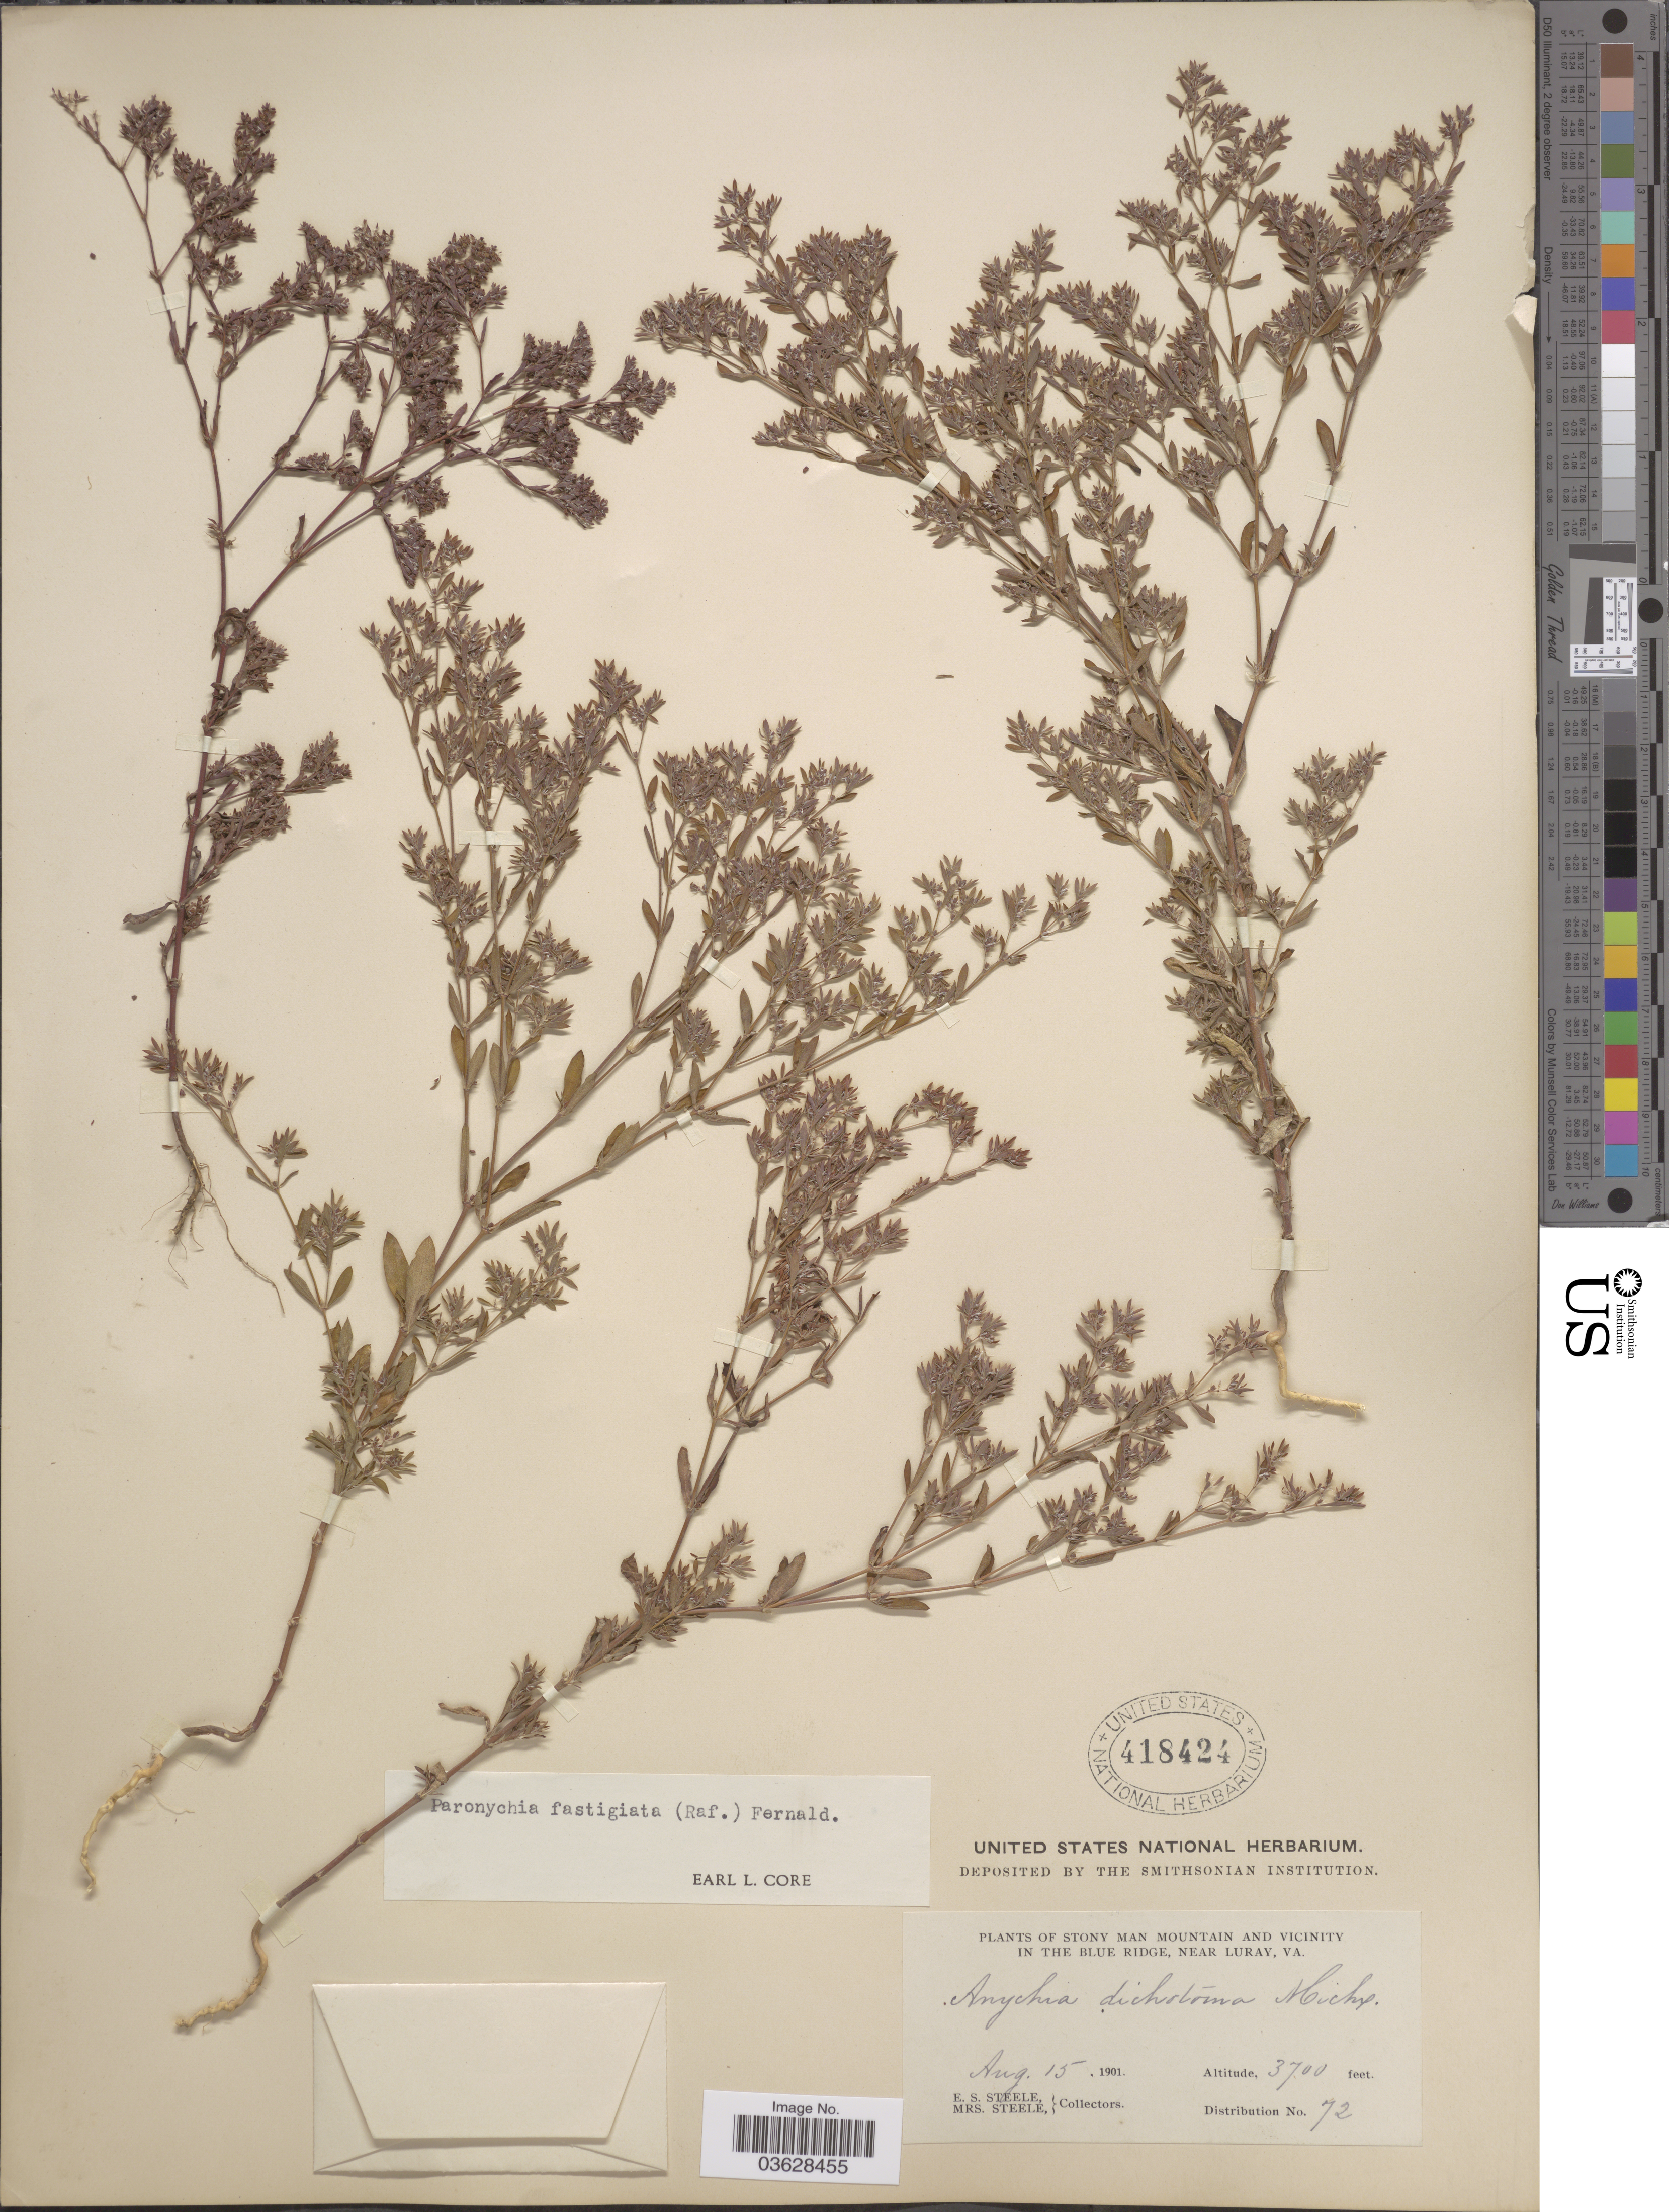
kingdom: Plantae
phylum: Tracheophyta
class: Magnoliopsida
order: Caryophyllales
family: Caryophyllaceae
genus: Paronychia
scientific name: Paronychia fastigiata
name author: (Raf.) Fernald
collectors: E. Steele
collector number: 72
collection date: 1901-08-15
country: United States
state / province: Virginia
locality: Stony Man Mountain and vicinity in the Blue Ridge, near Luray.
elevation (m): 1128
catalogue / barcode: US 418424